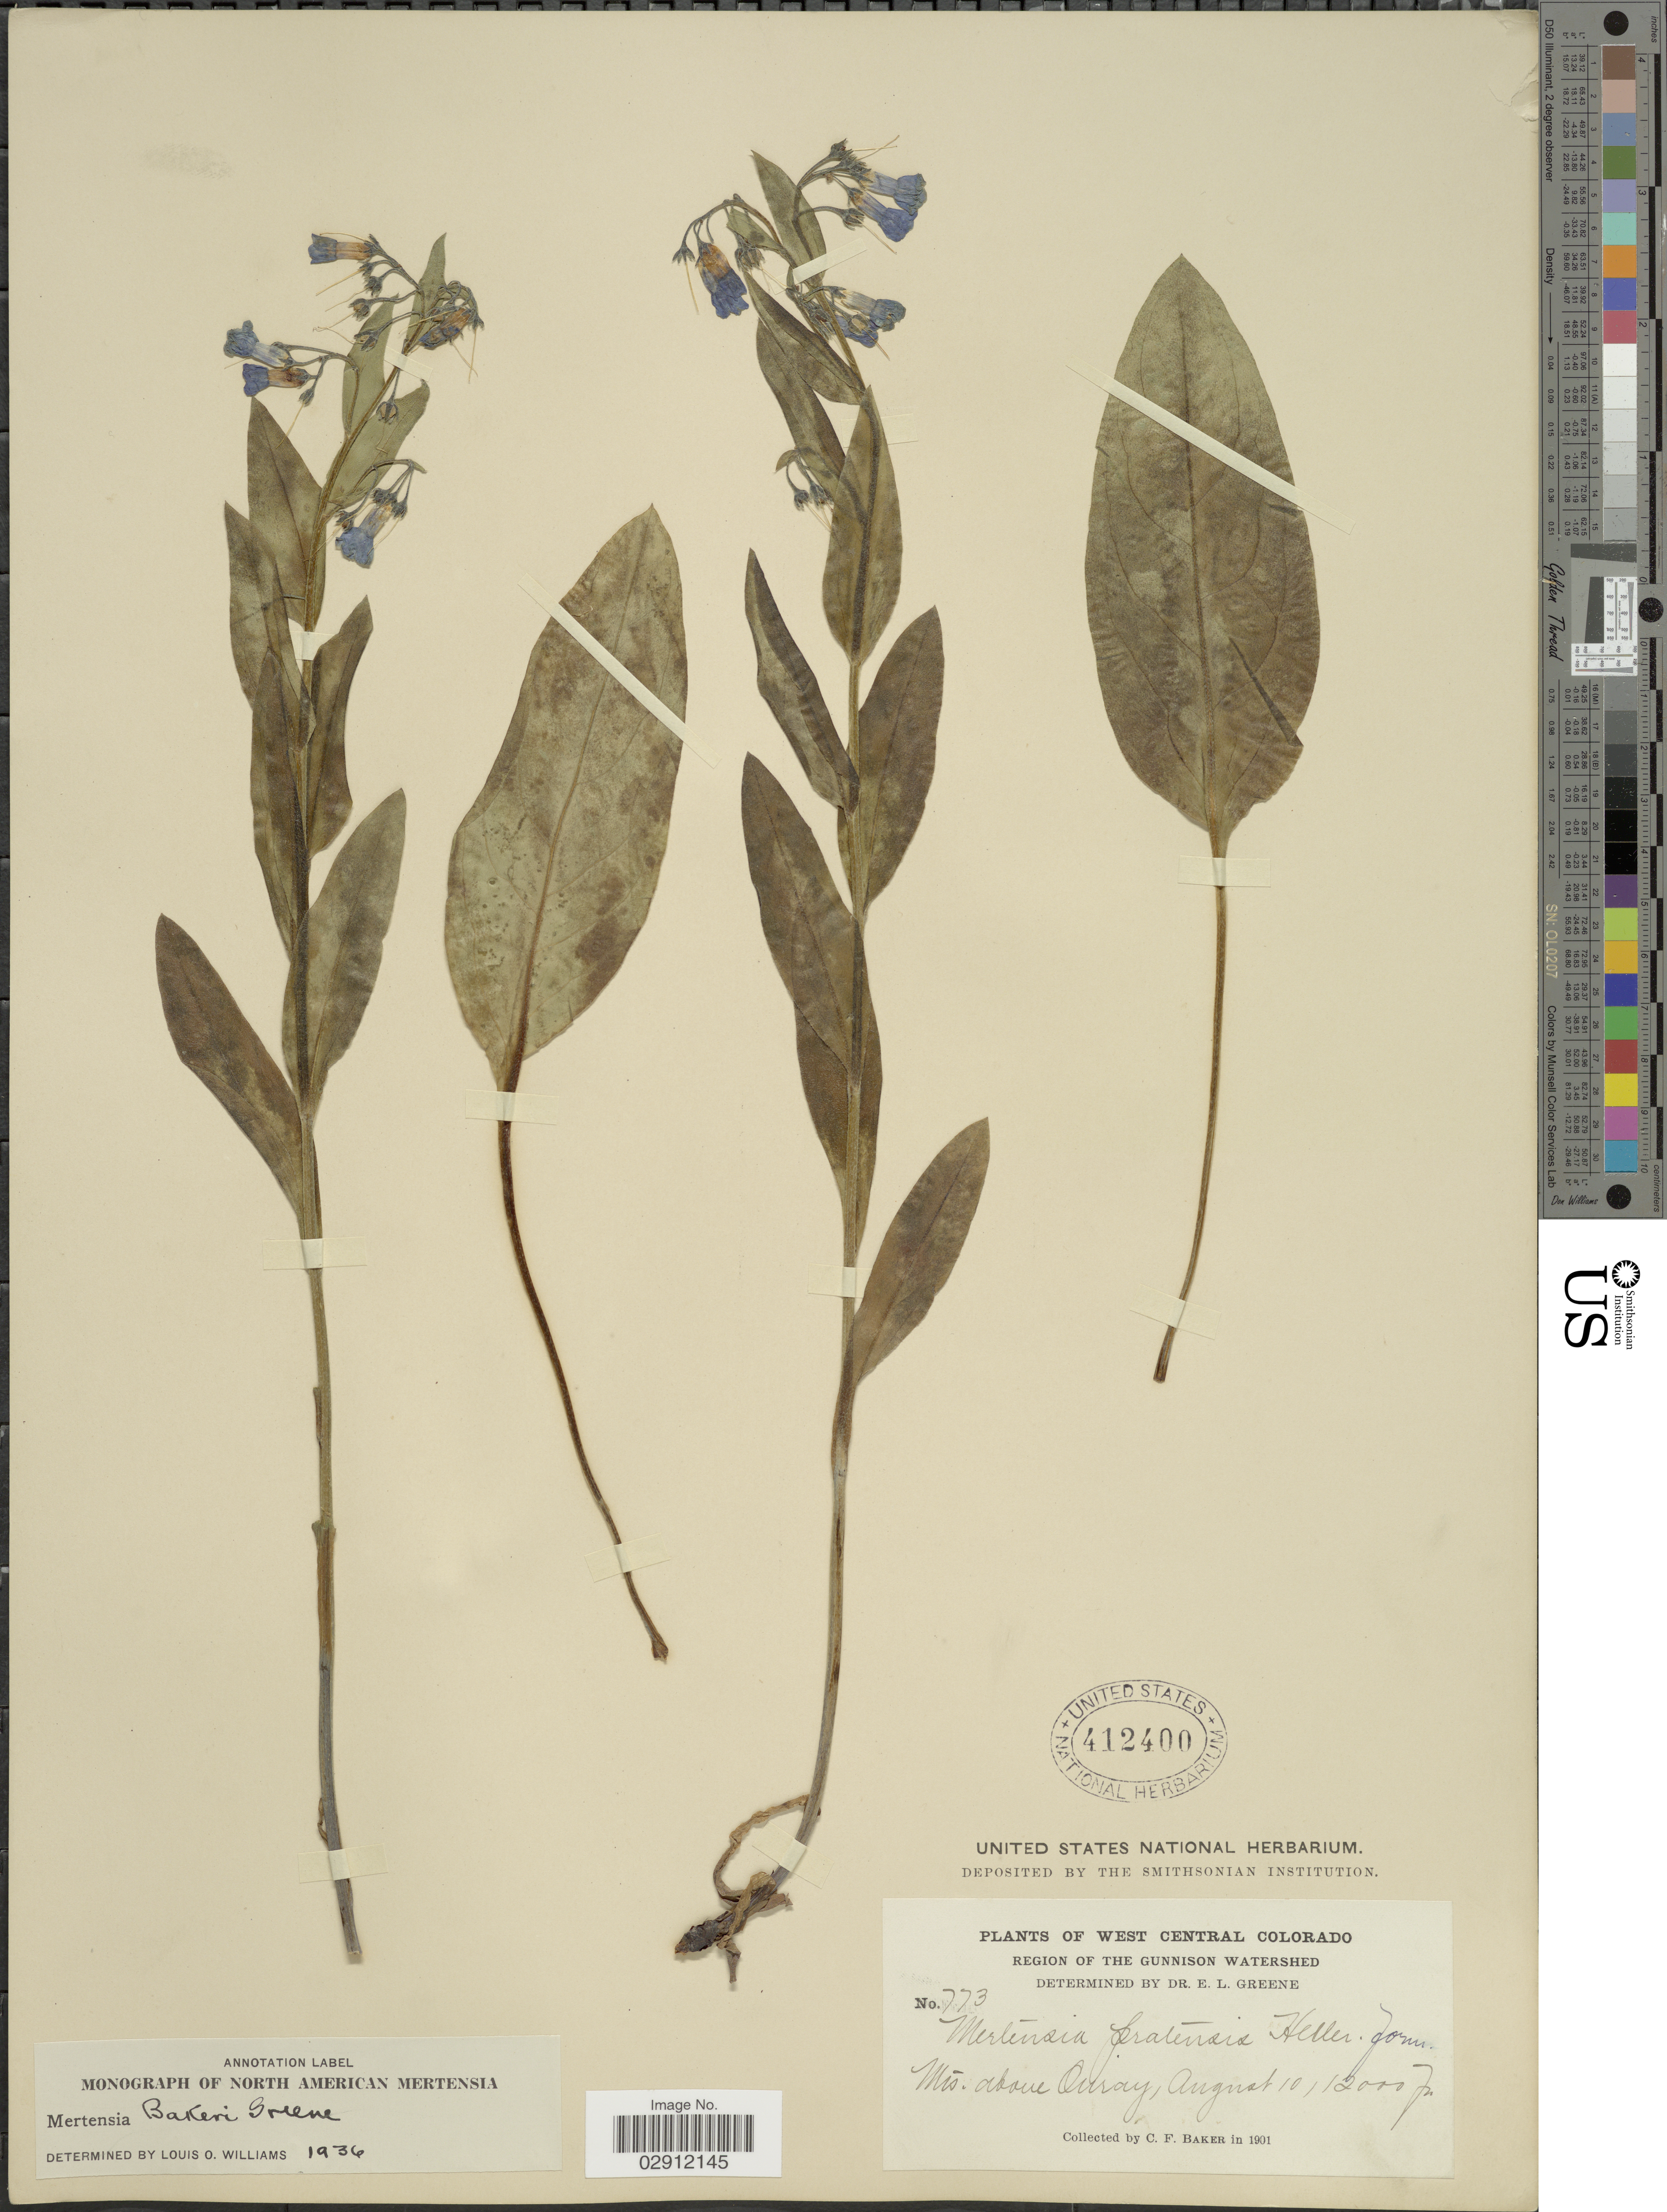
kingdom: Plantae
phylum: Tracheophyta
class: Magnoliopsida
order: Boraginales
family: Boraginaceae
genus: Mertensia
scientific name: Mertensia bakeri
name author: Greene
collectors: C. F. Baker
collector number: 773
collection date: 1901-08-10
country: United States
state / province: Colorado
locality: West Central Colorado. Region of the Gunnison watershed. Mts. above Ouray.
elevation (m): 3658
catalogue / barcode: US 412400